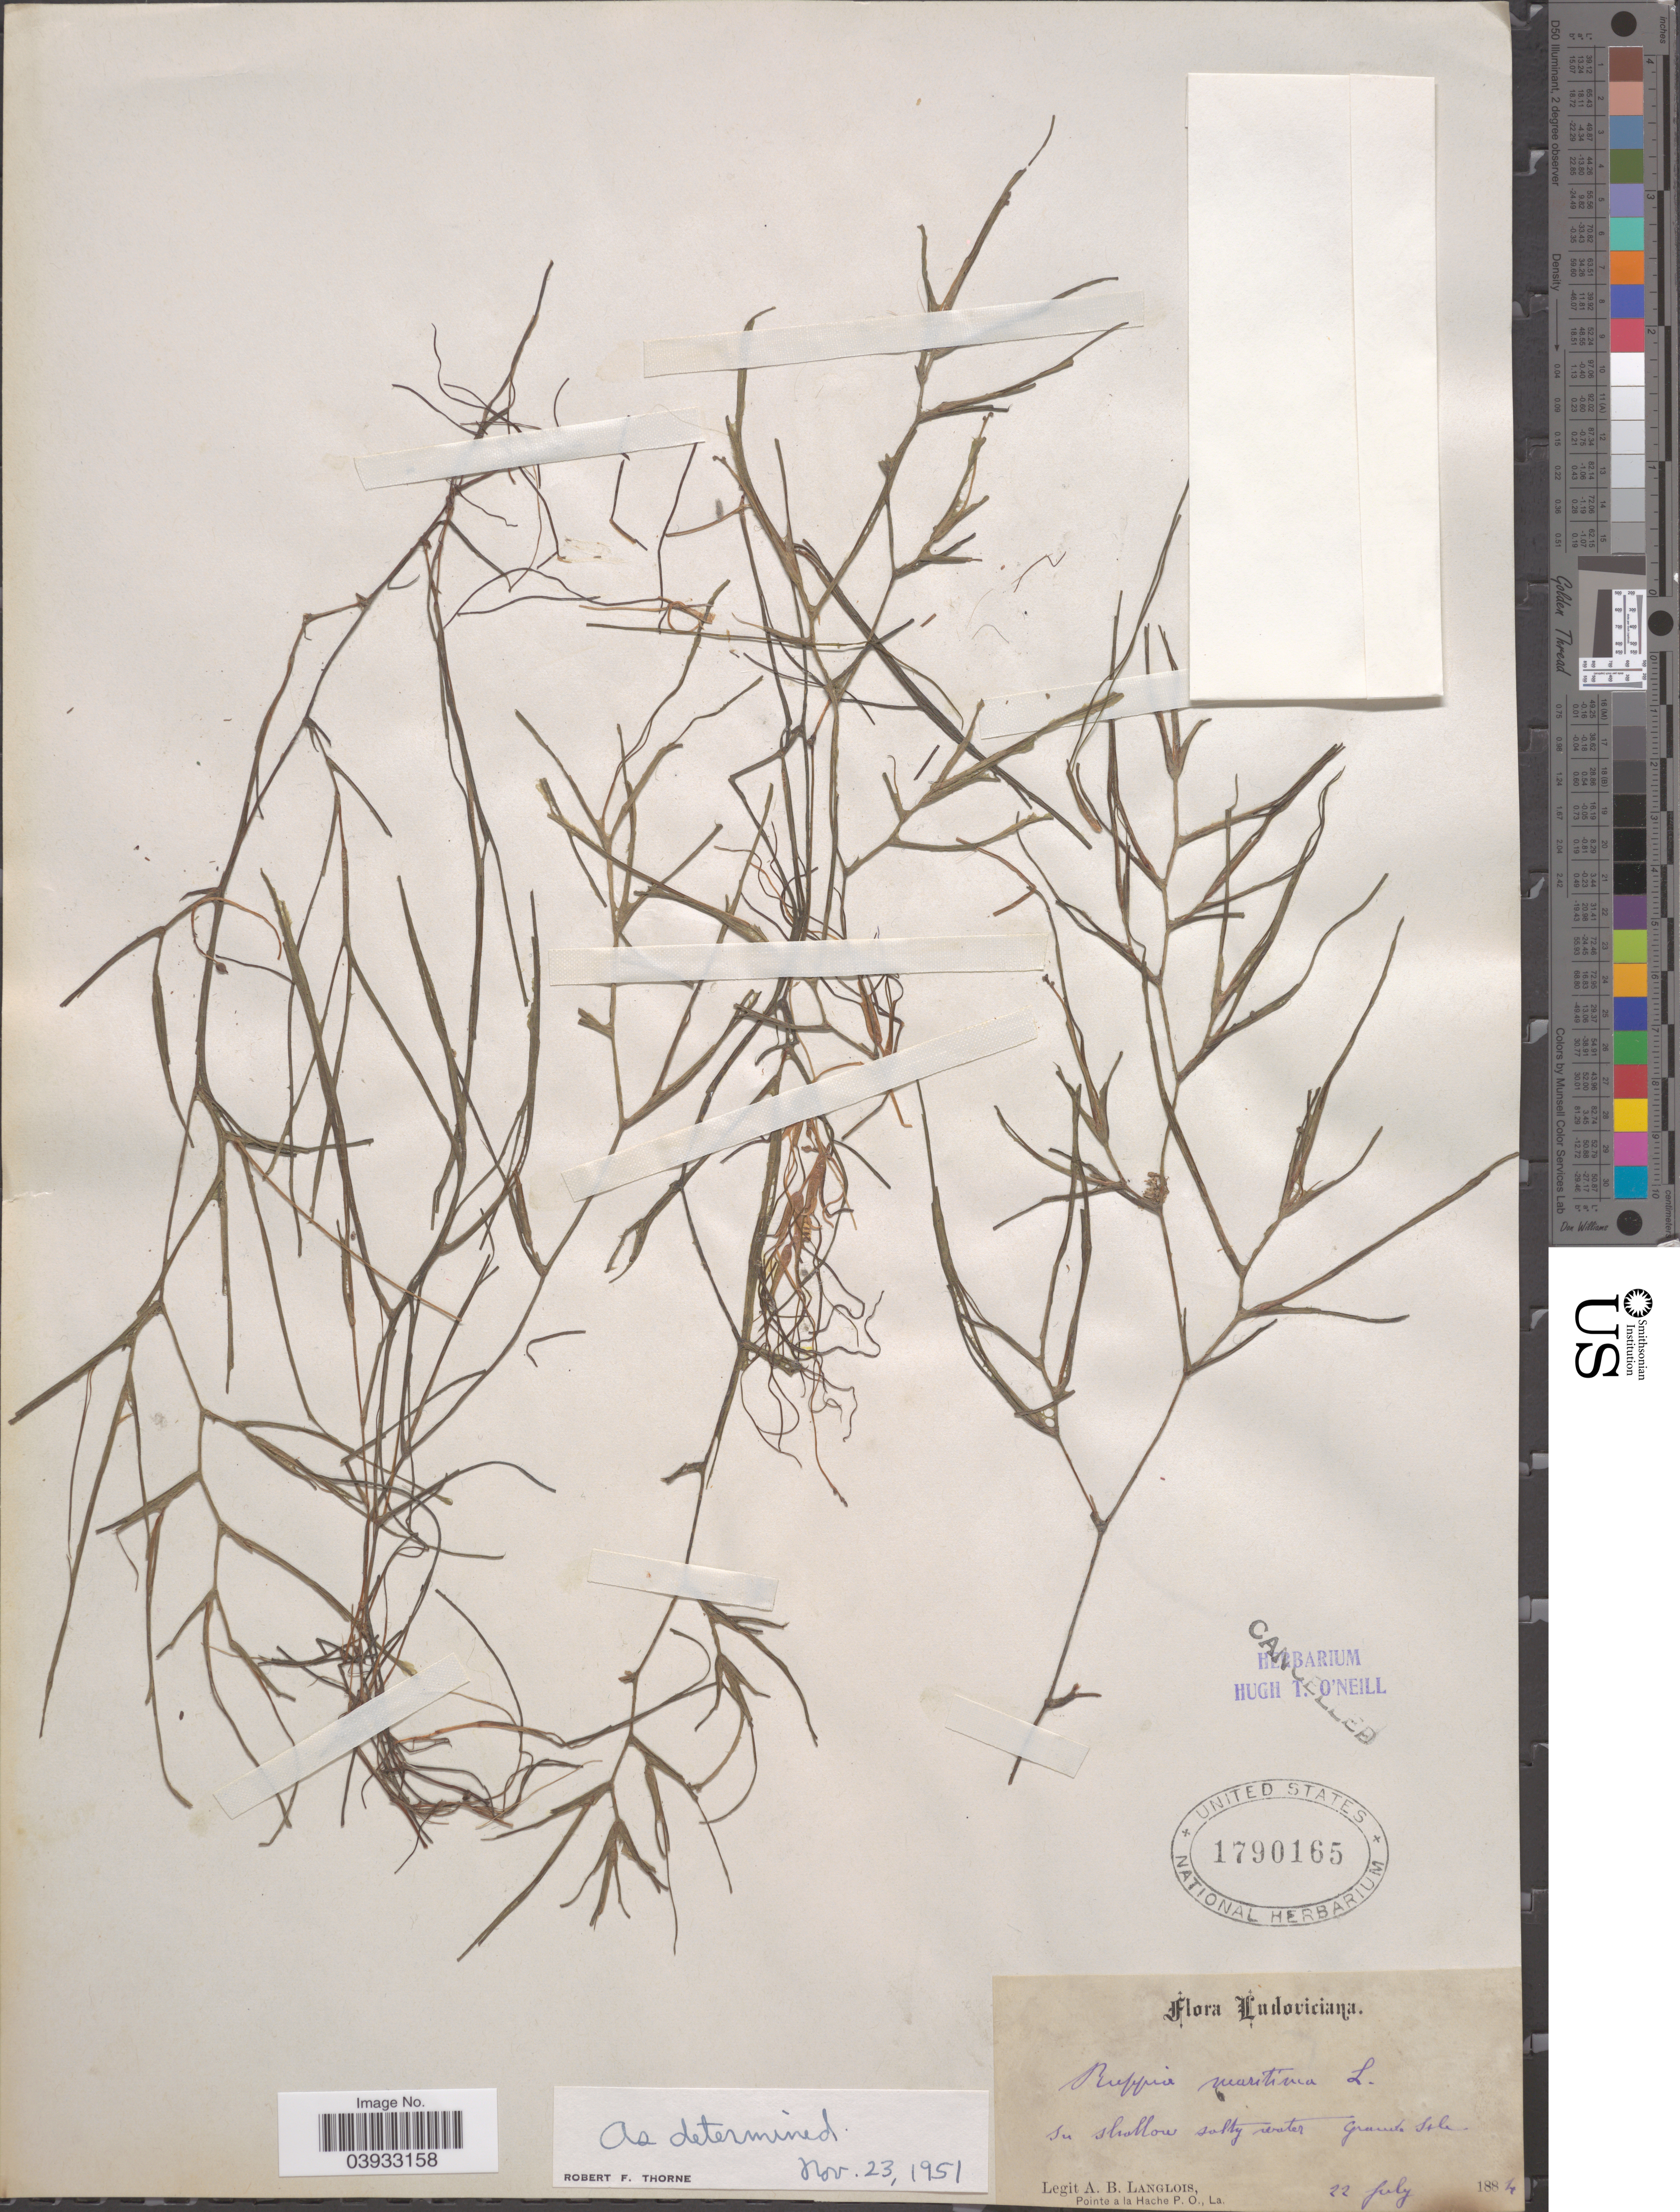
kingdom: Plantae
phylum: Tracheophyta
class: Liliopsida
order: Alismatales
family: Ruppiaceae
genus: Ruppia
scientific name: Ruppia maritima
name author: L.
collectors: A. Langlois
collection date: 1884-07-22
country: United States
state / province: Louisiana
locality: In shallow salty water Grand-Isle.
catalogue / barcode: US 1790165